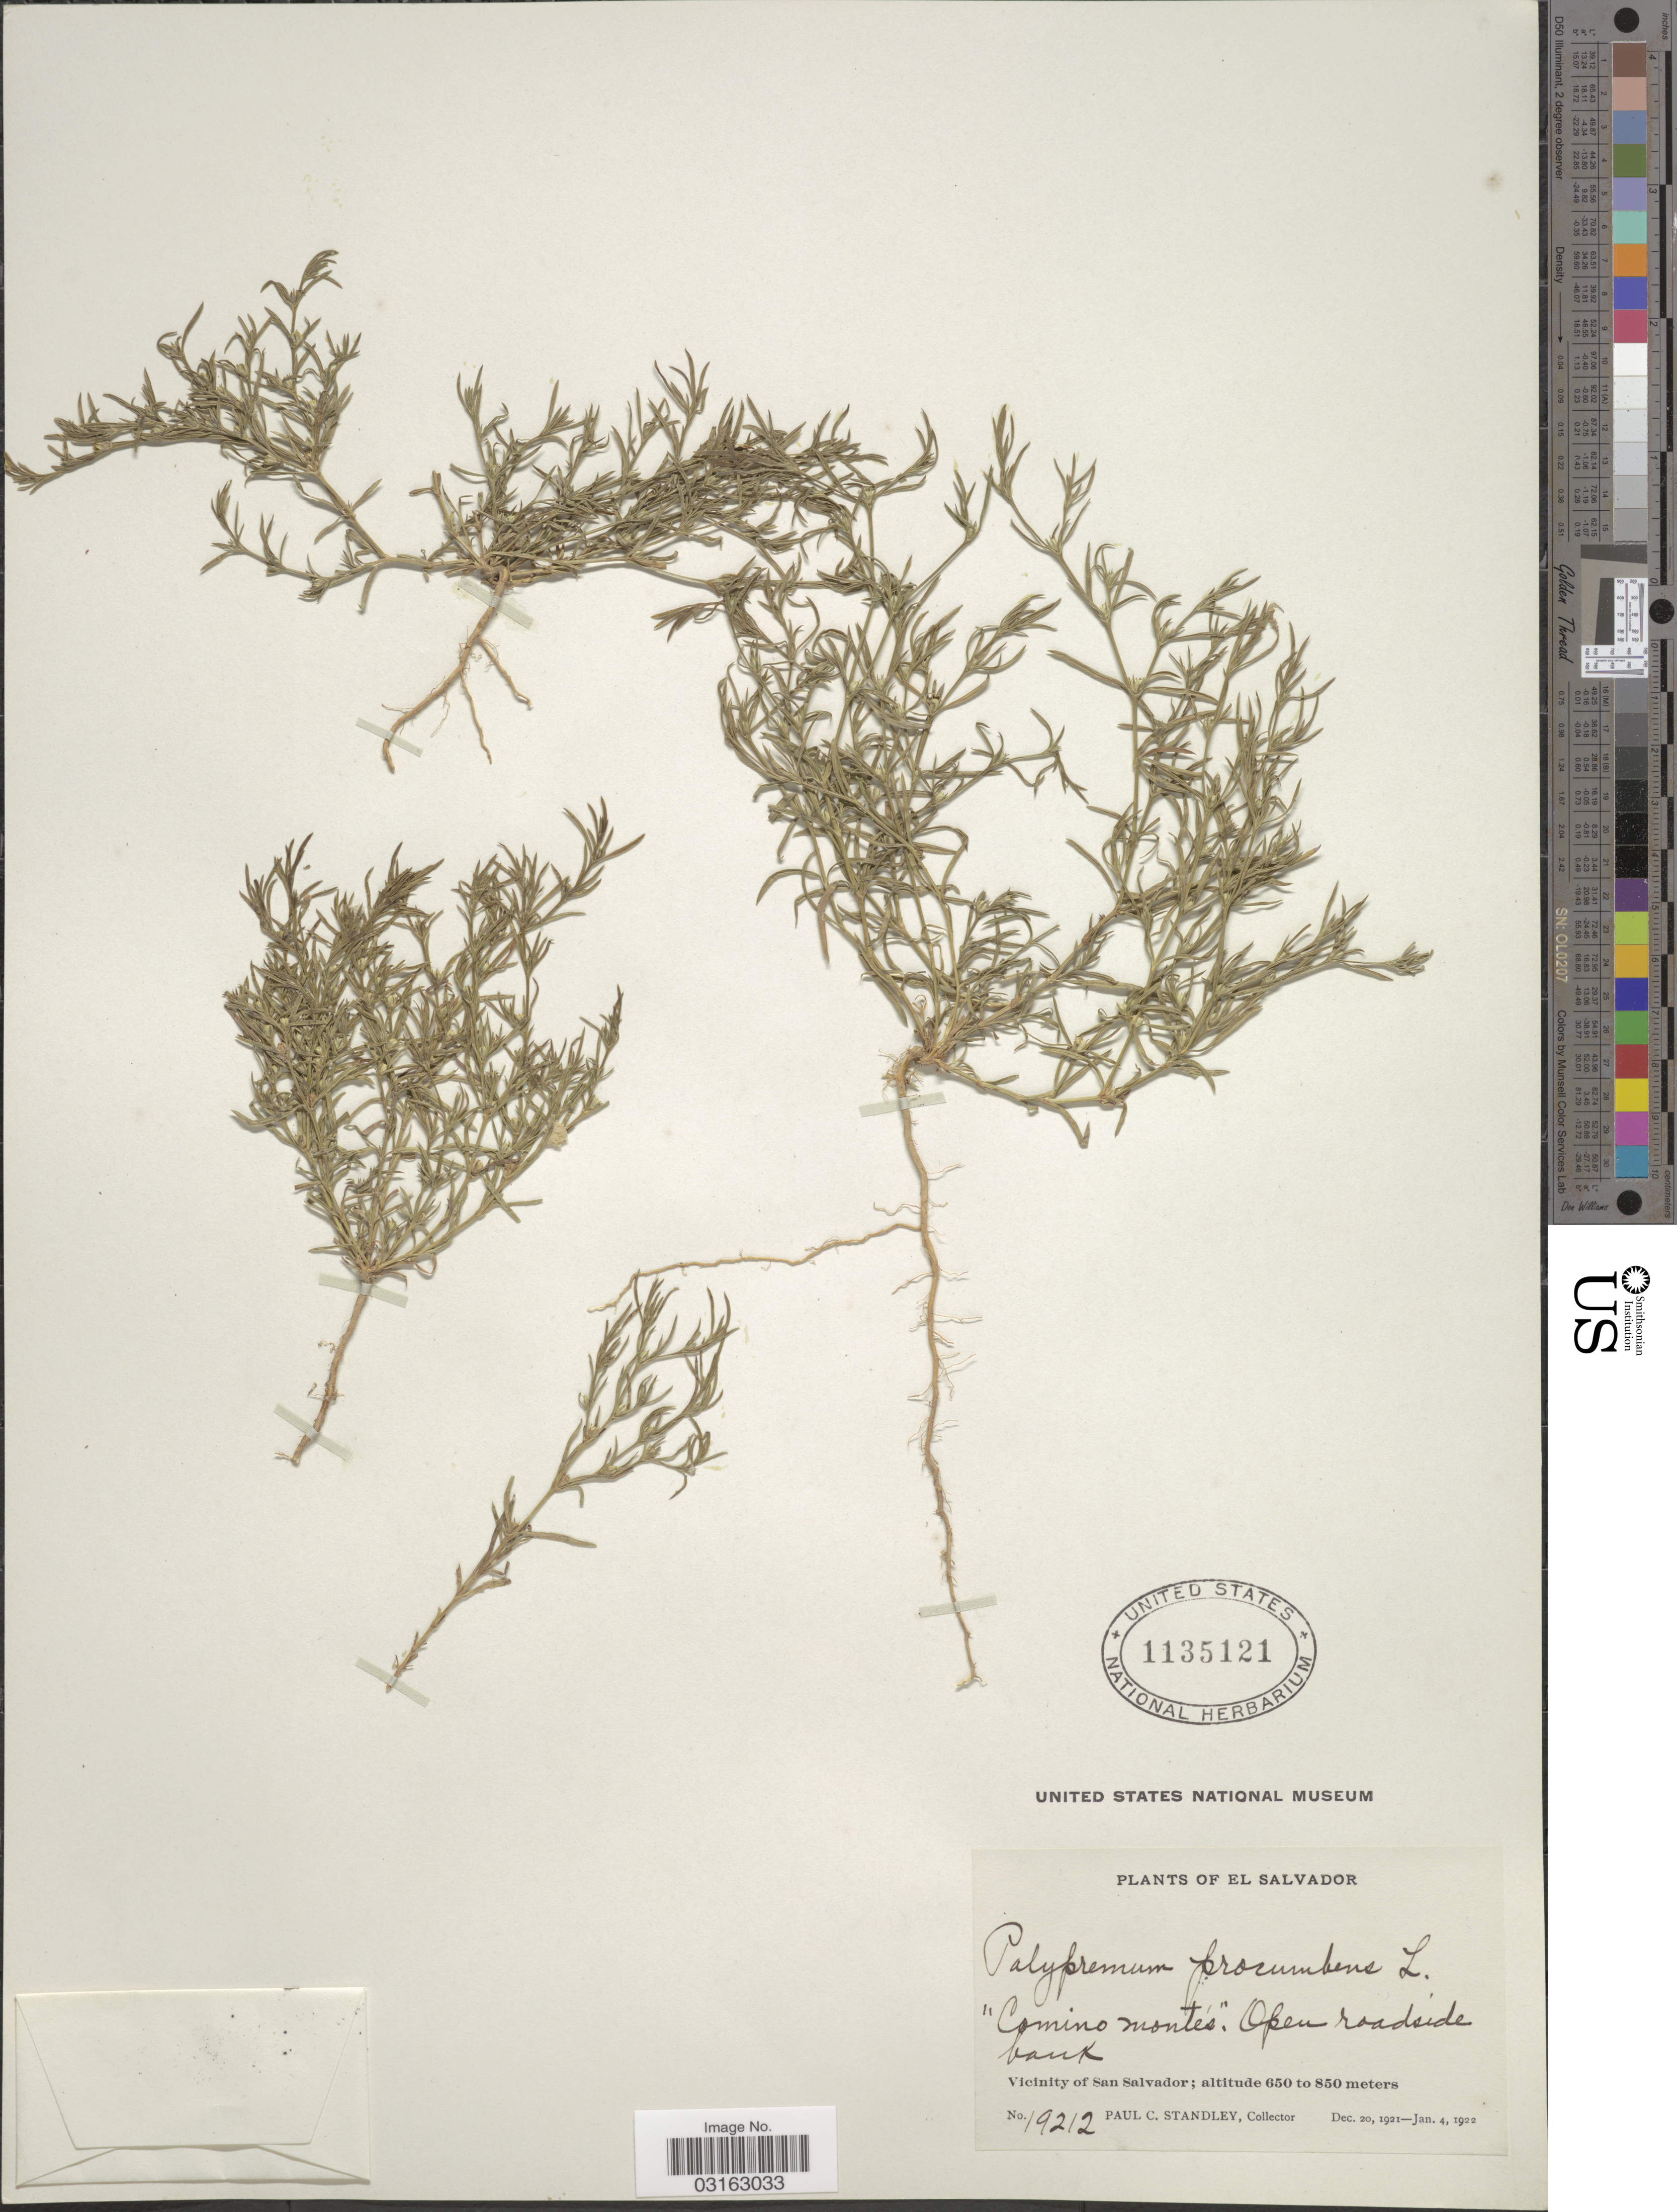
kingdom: Plantae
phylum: Tracheophyta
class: Magnoliopsida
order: Lamiales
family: Tetrachondraceae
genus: Polypremum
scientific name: Polypremum procumbens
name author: L.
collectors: P. C. Standley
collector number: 19212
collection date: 1921-12-20/1922-01-04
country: El Salvador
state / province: San Salvador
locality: Camino montes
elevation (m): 650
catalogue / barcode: US 1135121